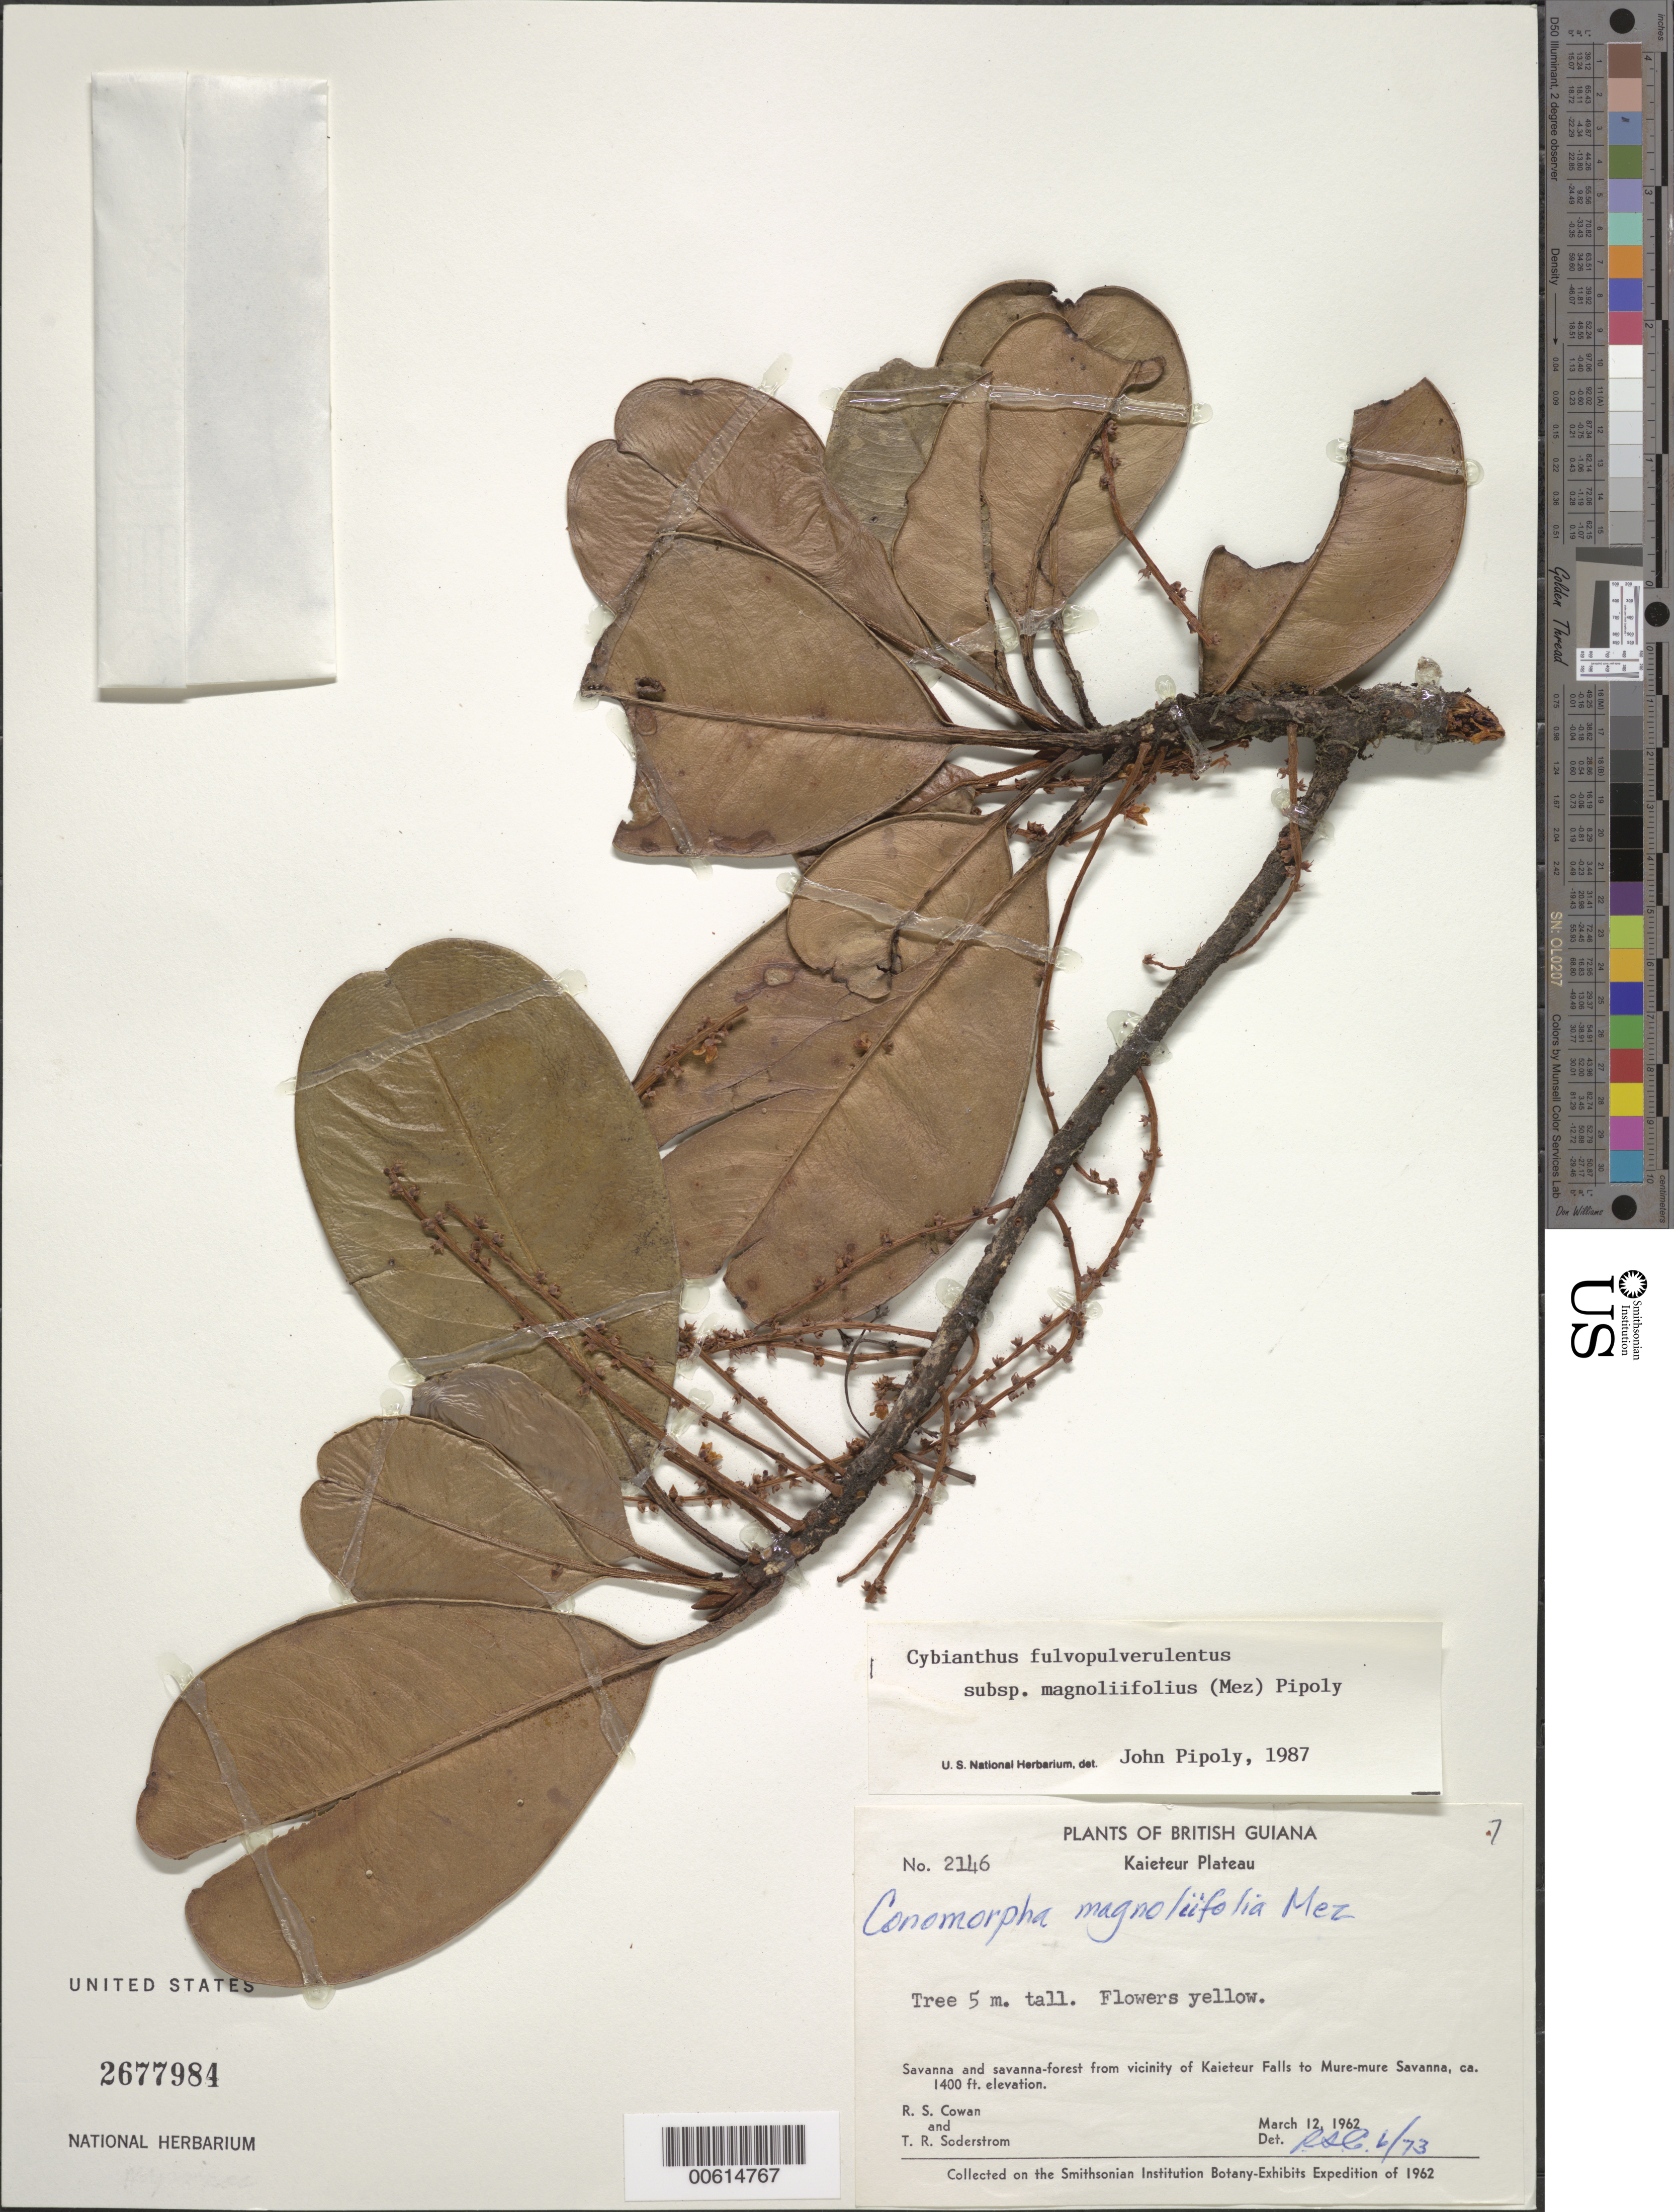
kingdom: Plantae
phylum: Tracheophyta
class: Magnoliopsida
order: Ericales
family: Primulaceae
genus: Cybianthus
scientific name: Cybianthus fulvopulverulentus subsp. magnoliifolius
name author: (Mez) Pipoly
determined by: Pipoly, J. J., III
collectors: R. S. Cowan & T. R. Soderstrom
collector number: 2146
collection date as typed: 12-Mar-62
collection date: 1962-03-12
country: Guyana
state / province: Potaro-Siparuni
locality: Kaieteur Plateau, Kaieteur Falls to Mure-Mure Savanna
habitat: Savanna and savanna forest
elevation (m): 427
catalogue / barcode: US 2677984